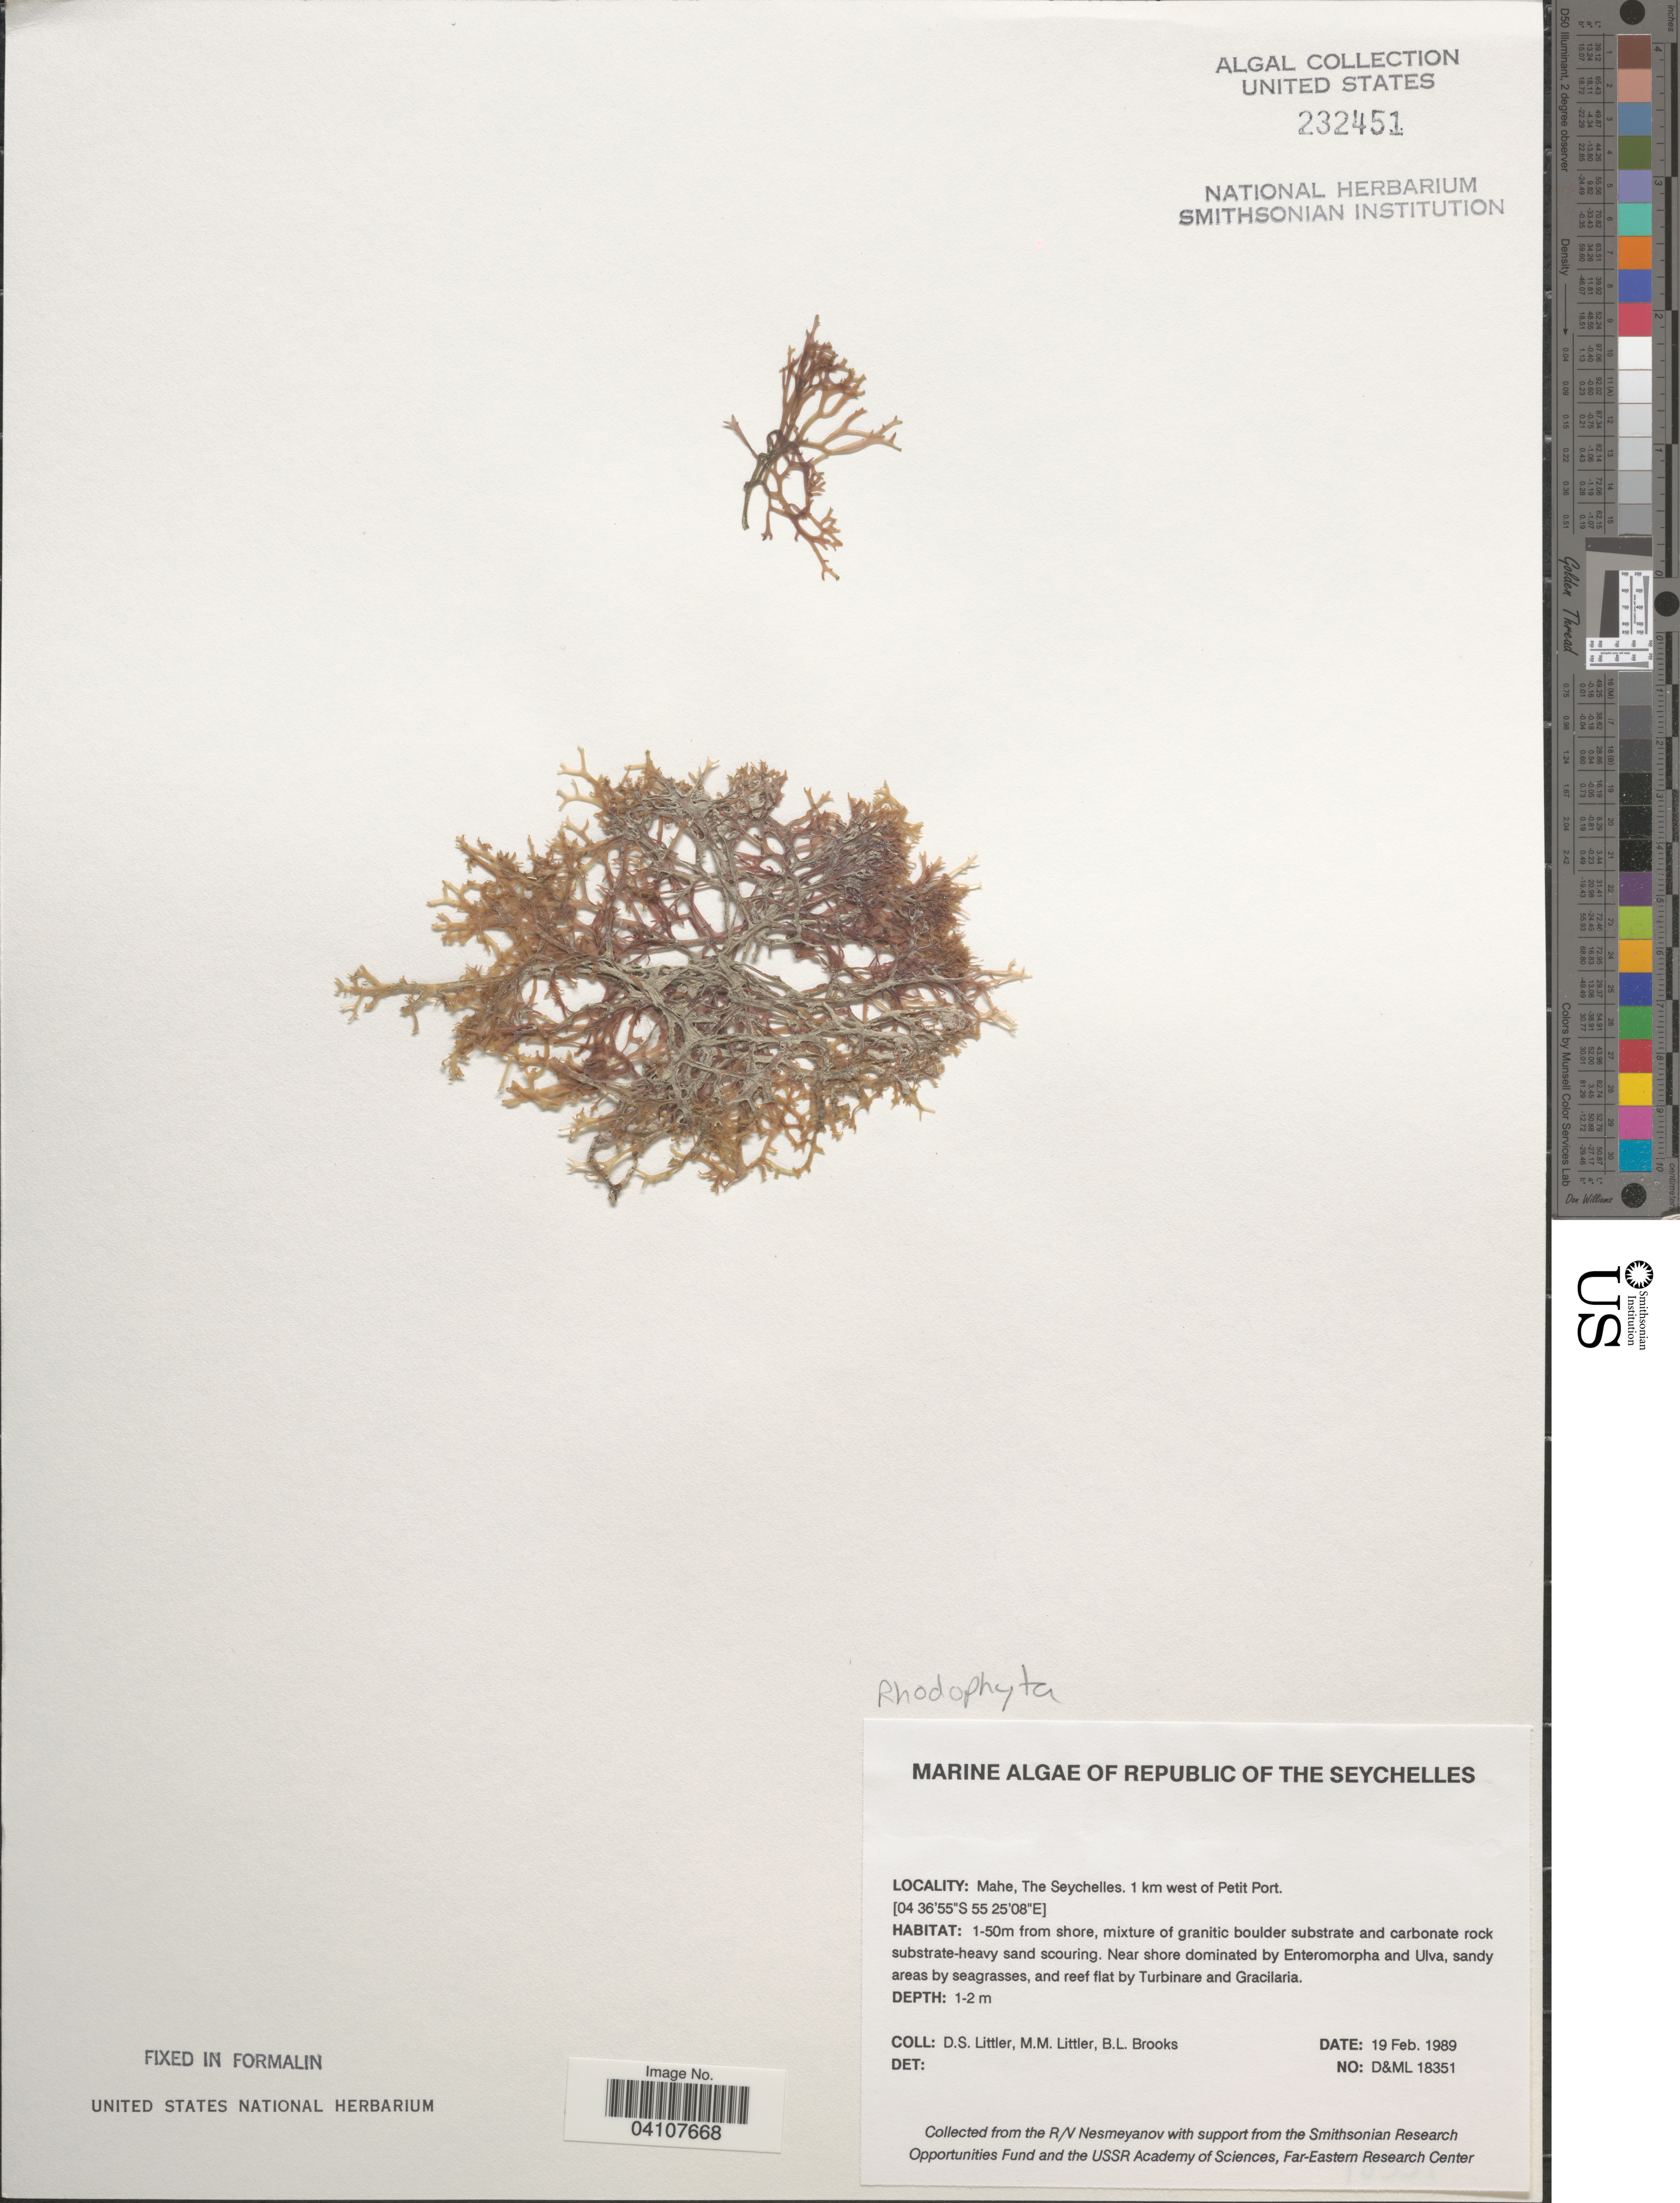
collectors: D. S. Littler & B. Brooks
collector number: D&ML18351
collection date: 1989-02-19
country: Seychelles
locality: Republic of the Seychelles. Mahe. 1 km west of Petit Port. 1-50m from shore.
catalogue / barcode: US 232451